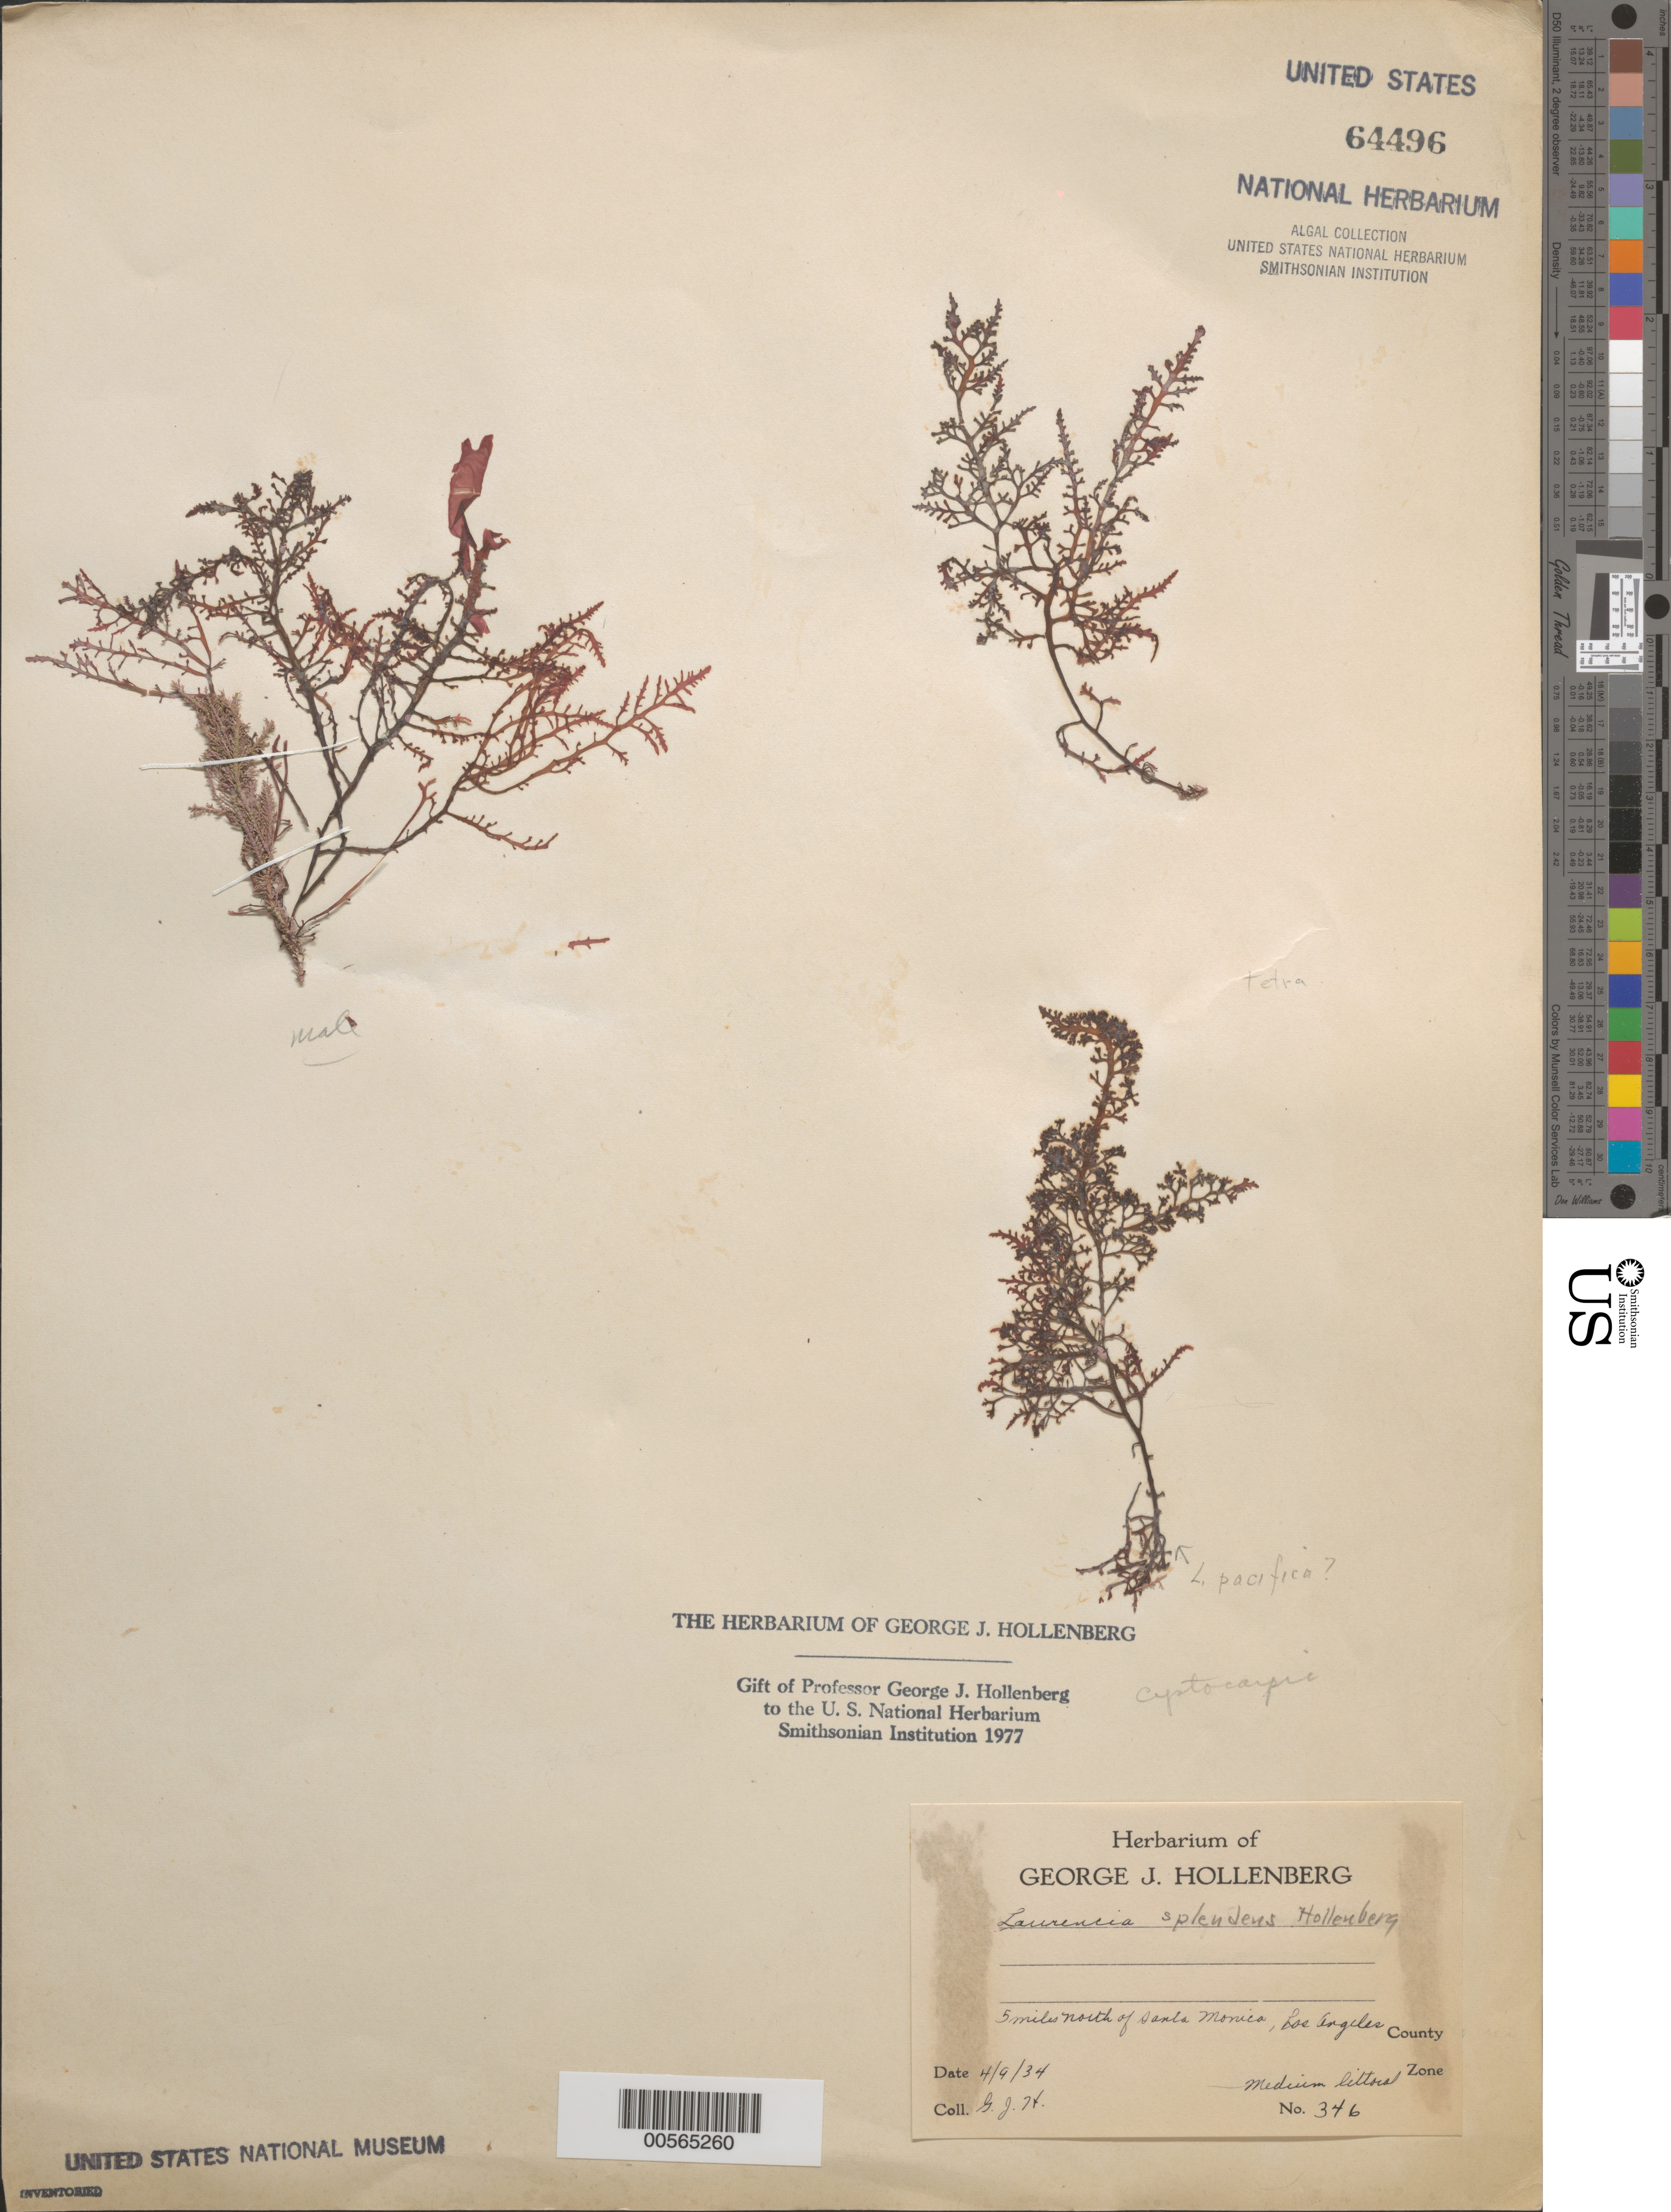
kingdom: Plantae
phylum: Rhodophyta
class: Florideophyceae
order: Ceramiales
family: Rhodomelaceae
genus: Osmundea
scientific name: Osmundea splendens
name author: (Hollenb.) K.W. Nam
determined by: Algae name updating Project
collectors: G. Hollenberg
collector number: GJH 346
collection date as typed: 09 Apr 1934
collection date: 1934-04-09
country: United States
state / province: California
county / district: Los Angeles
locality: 5 miles north of Santa Monica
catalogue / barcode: US 64496